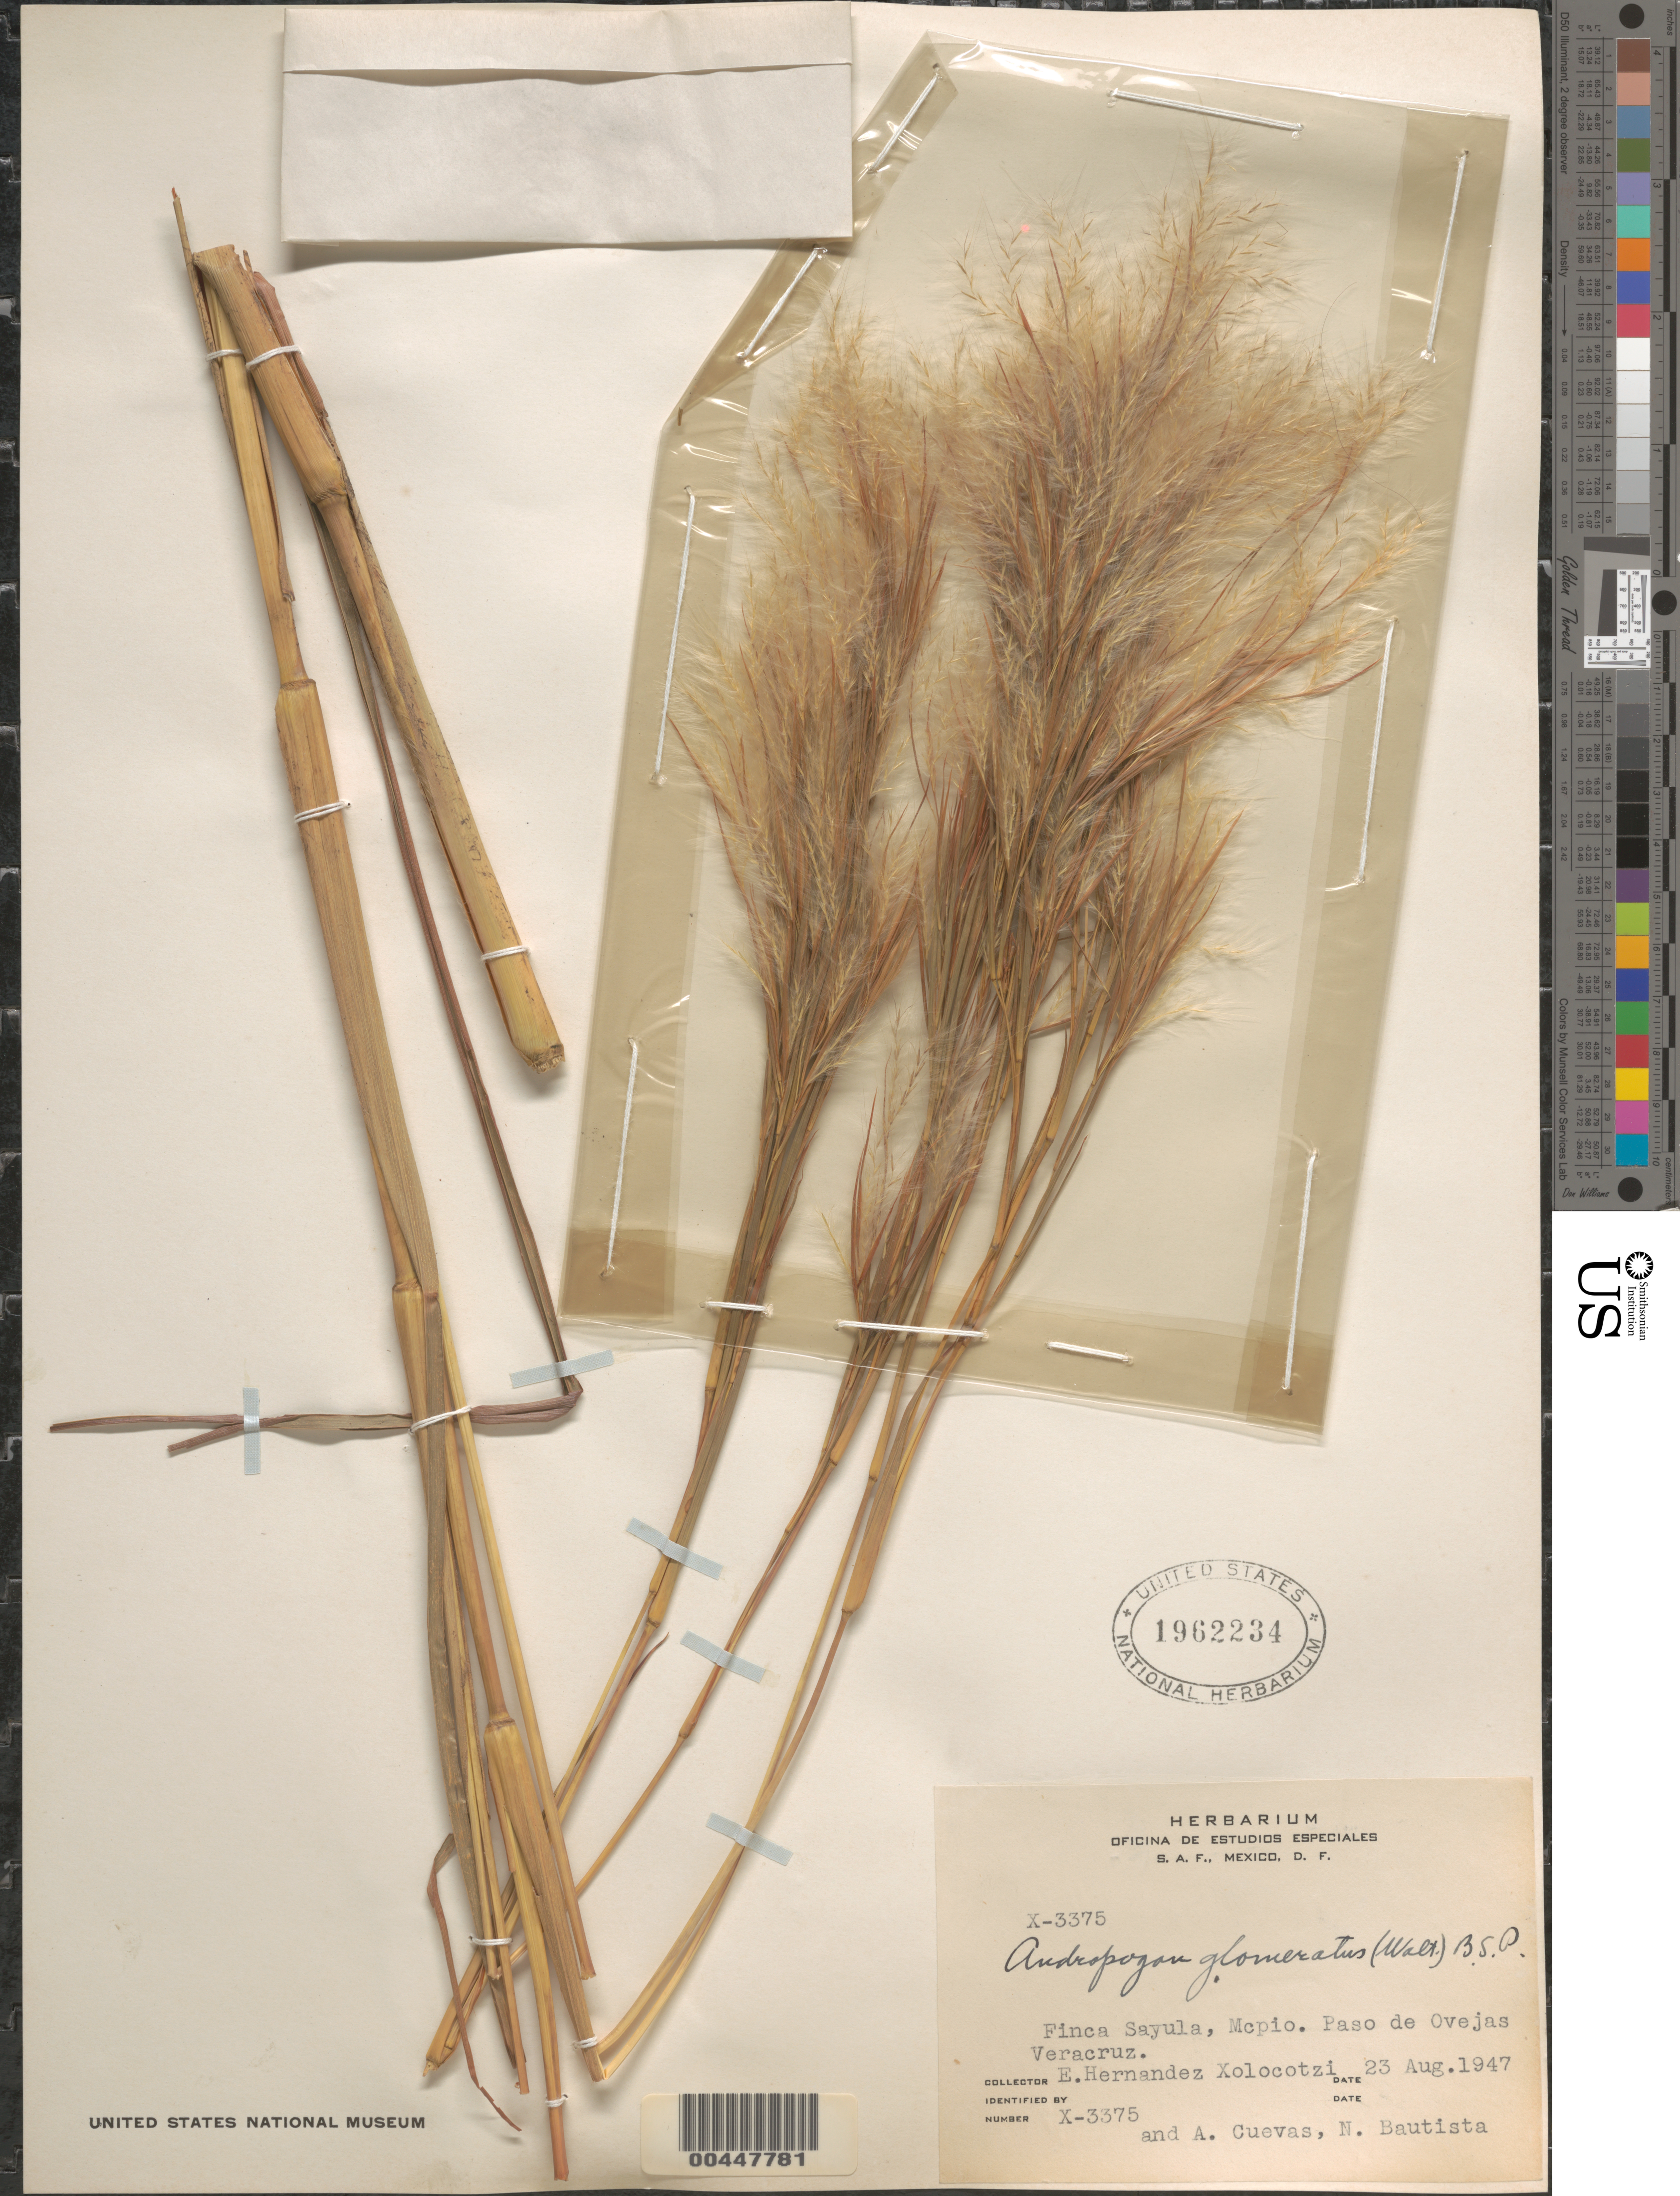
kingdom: Plantae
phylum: Tracheophyta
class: Liliopsida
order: Poales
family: Poaceae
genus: Andropogon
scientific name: Andropogon glomeratus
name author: (Walter) Britton, Stearns & Poggenb.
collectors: E. I. Hernández-X., A. Cuevas & N. Bautista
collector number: X-3375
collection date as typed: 23 Aug 1947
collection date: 1947-08-23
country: Mexico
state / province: Veracruz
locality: Finca Sayula, Mcpio. Paso de Ovejas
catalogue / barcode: US 1962234